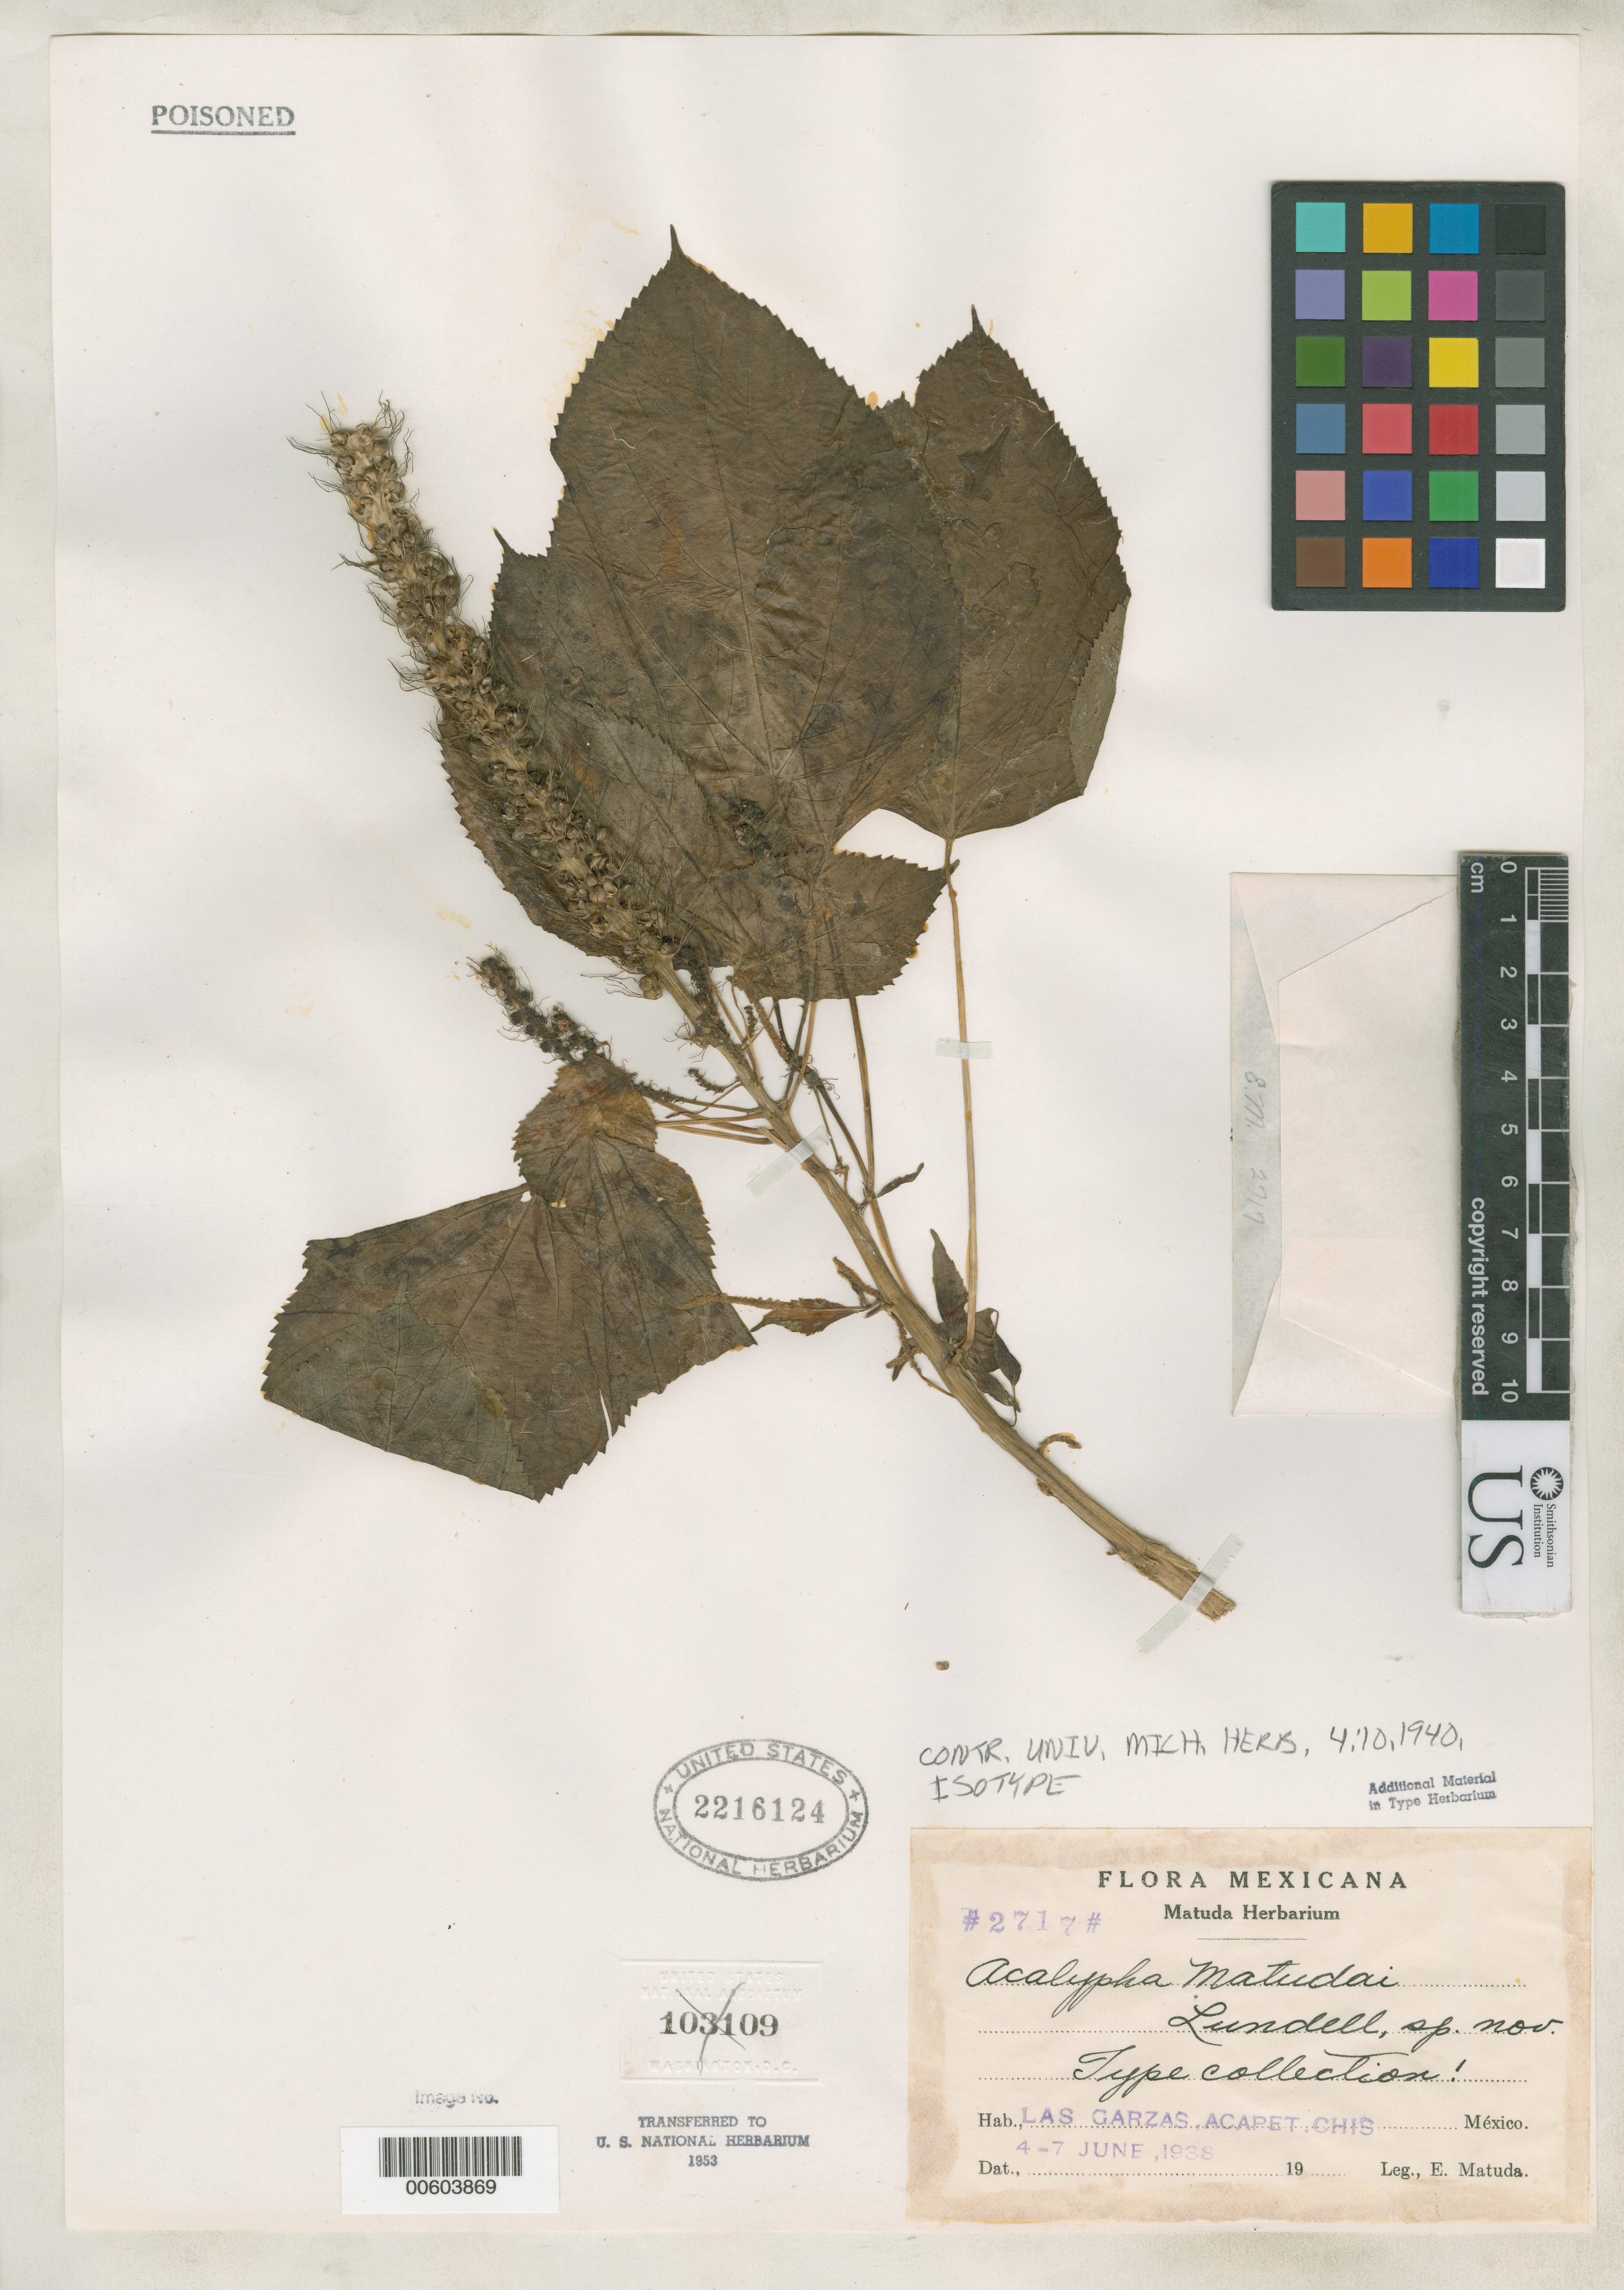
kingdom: Plantae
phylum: Tracheophyta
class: Magnoliopsida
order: Malpighiales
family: Euphorbiaceae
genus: Acalypha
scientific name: Acalypha matudae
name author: Lundell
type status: Isotype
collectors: E. Matuda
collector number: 2717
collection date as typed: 04 Jun 1938 to 07 Jun 1938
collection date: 1938-06-04/1938-06-07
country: Mexico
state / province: Chiapas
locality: Las Garzas, Acapet. Chis.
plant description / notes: Specific epithet published as "Matudai".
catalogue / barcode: US 2216124